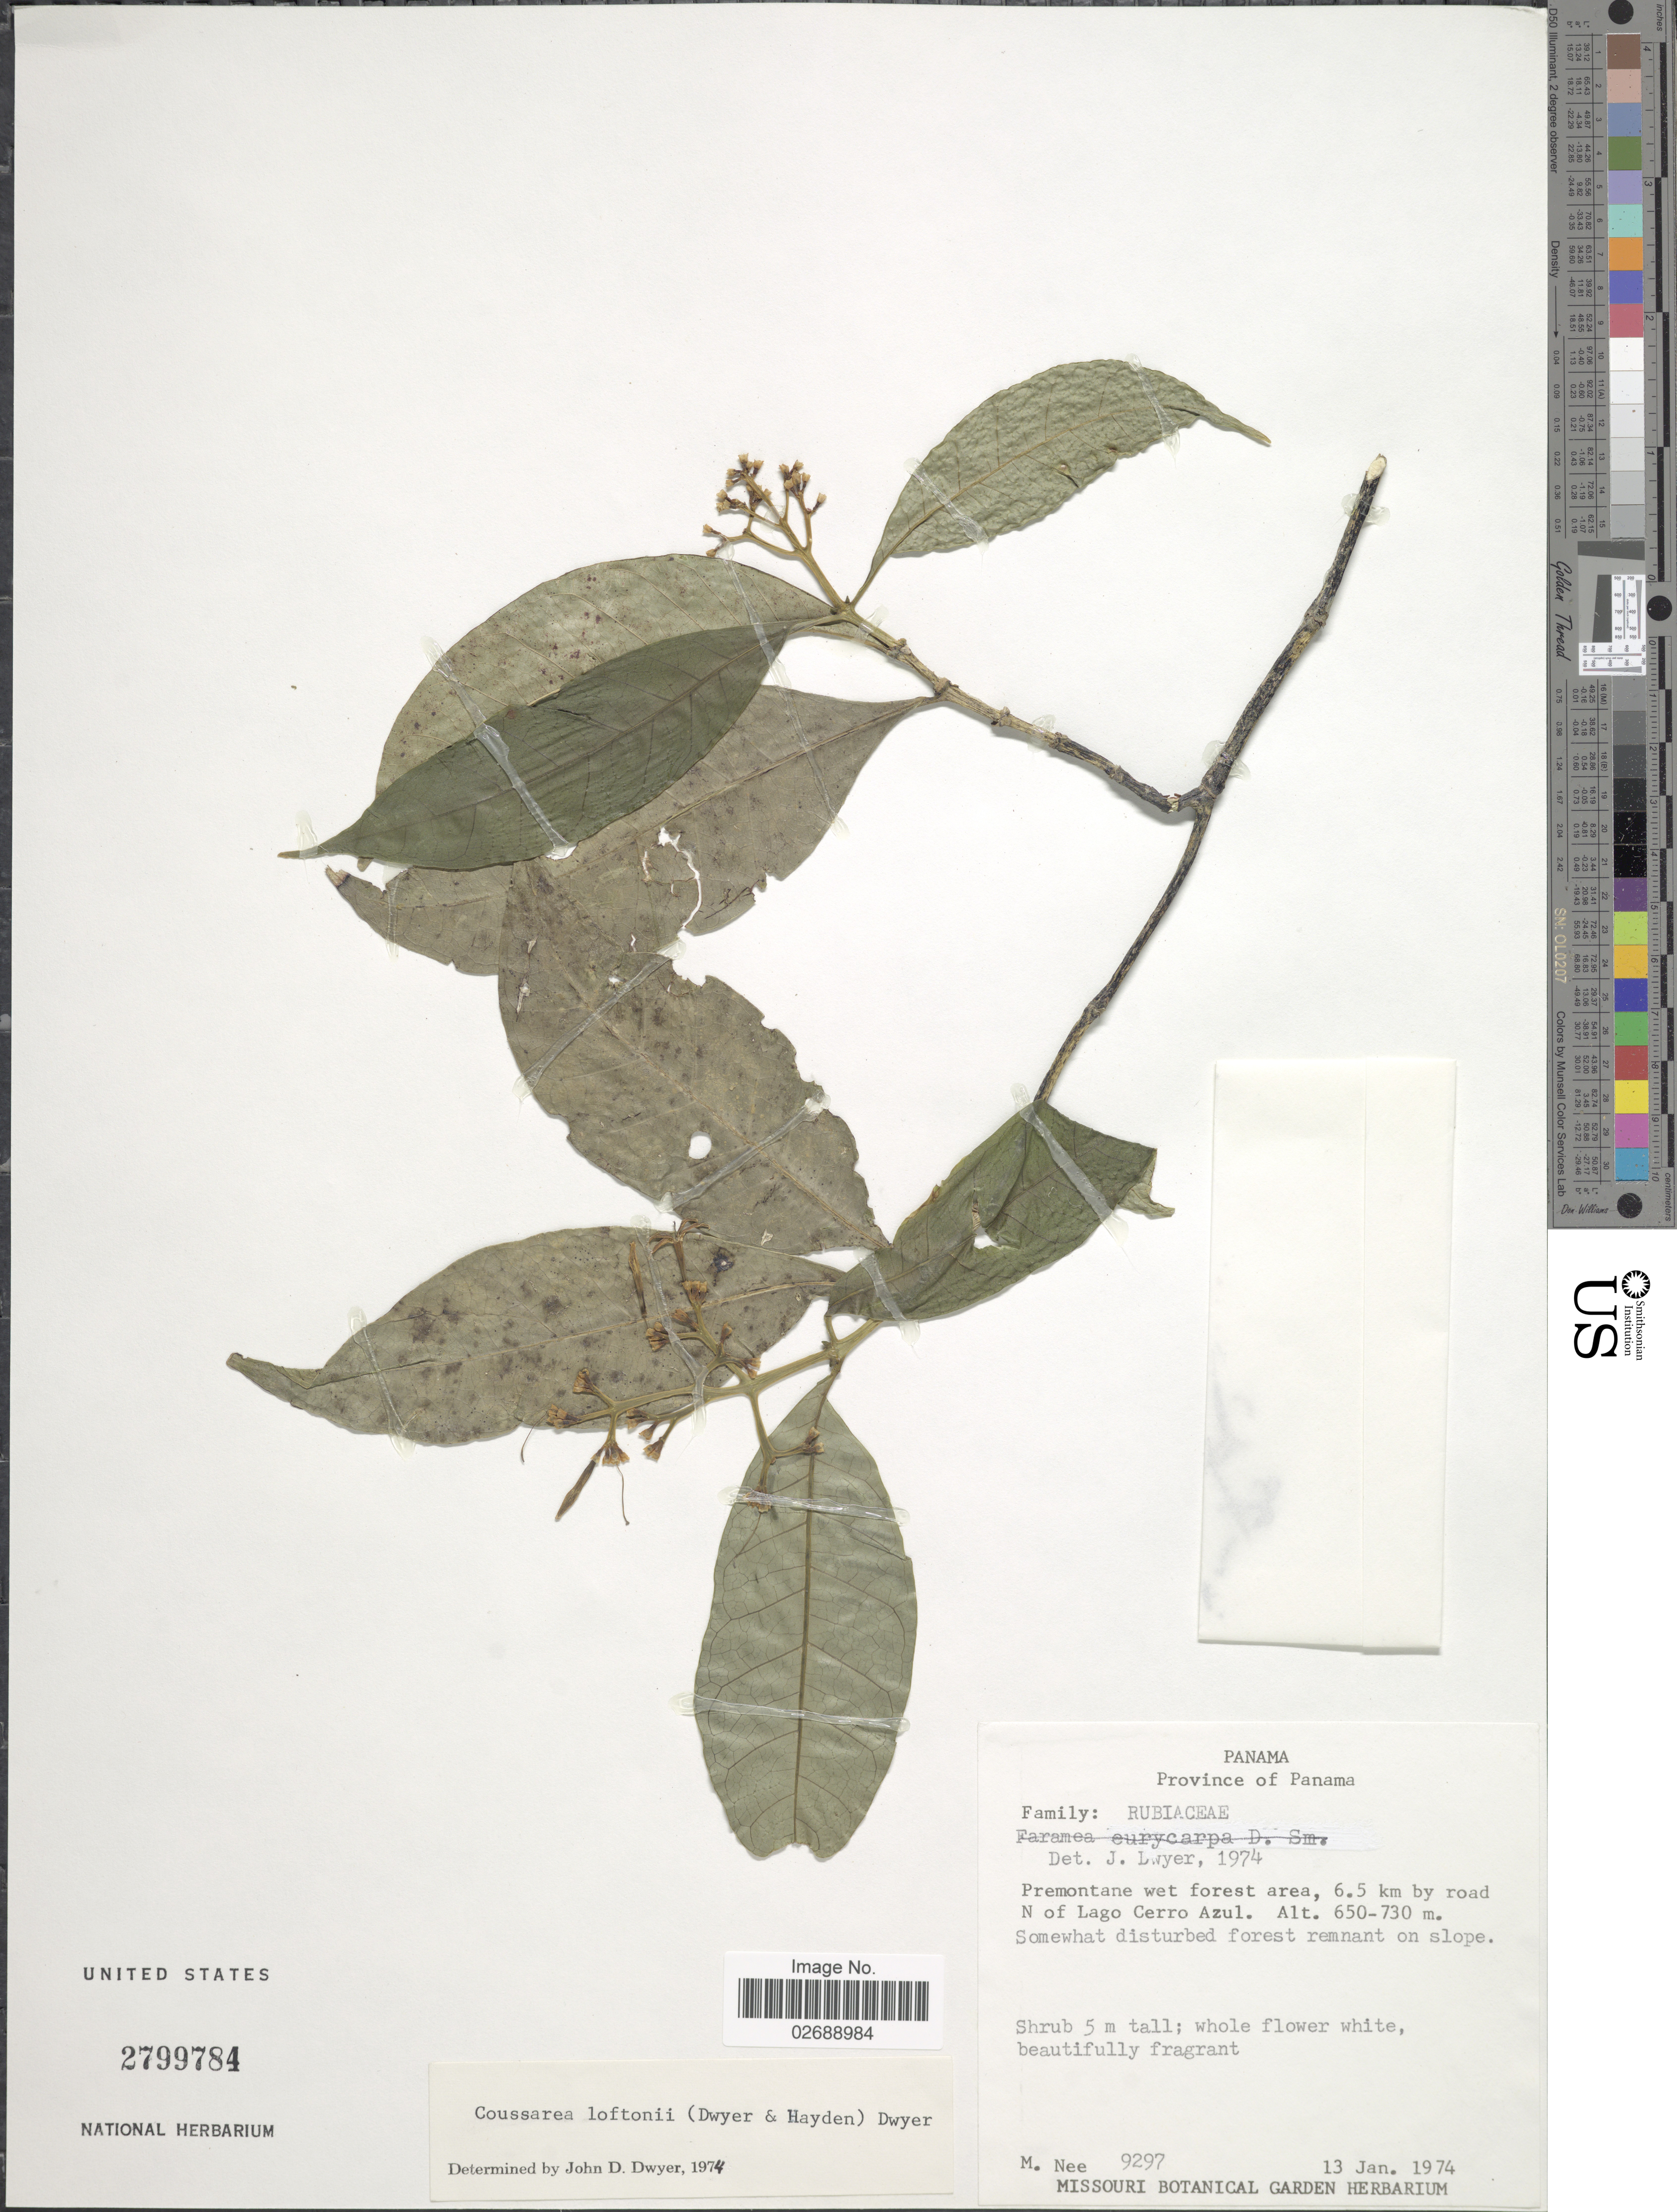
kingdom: Plantae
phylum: Tracheophyta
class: Magnoliopsida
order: Gentianales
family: Rubiaceae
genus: Coussarea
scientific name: Coussarea loftonii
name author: (Dwyer & M.V. Hayden) Dwyer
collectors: M. Nee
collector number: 9297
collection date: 1974-01-13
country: Panama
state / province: Panamá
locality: Premontane wet forest area, 6.5 km by road N of Lago Cerro Azul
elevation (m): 650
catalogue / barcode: US 2799784